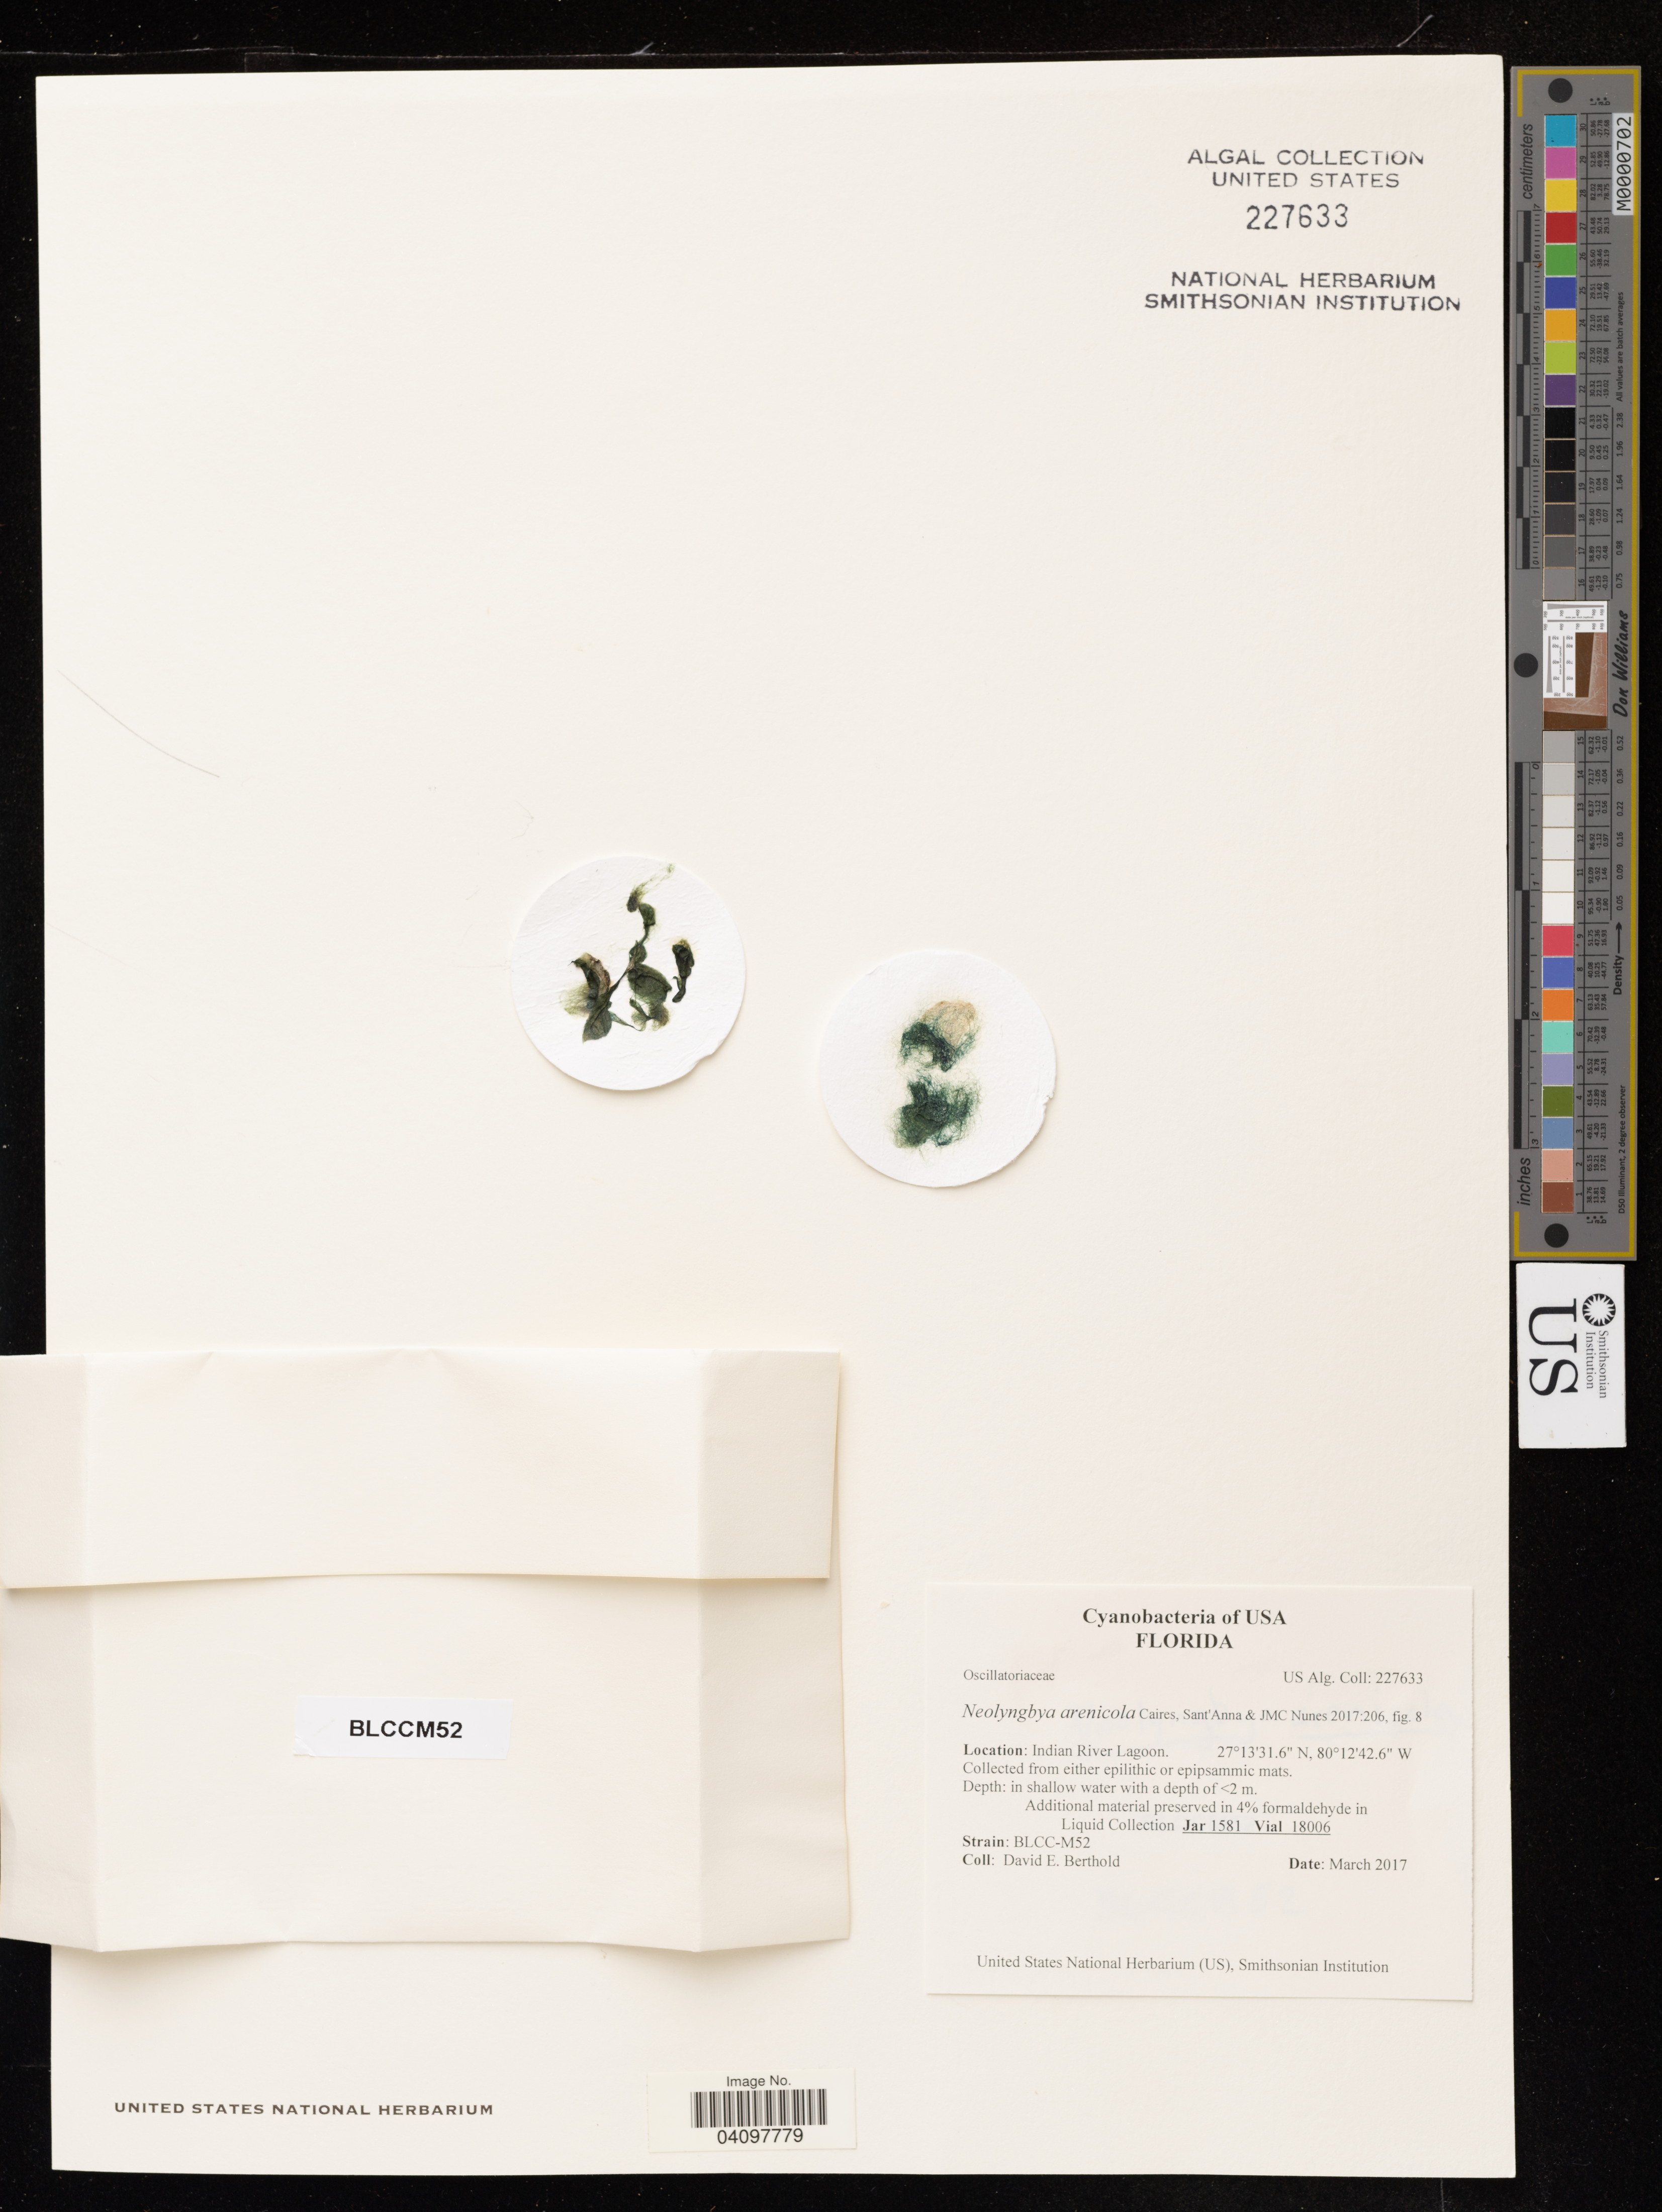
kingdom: Bacteria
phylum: Cyanobacteria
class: Cyanobacteriia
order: Cyanobacteriales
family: Microcoleaceae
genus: Neolyngbya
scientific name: Neolyngbya arenicola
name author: Caires et al.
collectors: D. Berthold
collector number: BLCC-M52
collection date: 2017-03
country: United States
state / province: Florida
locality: Indian River Lagoon.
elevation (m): -2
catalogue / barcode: US 227633